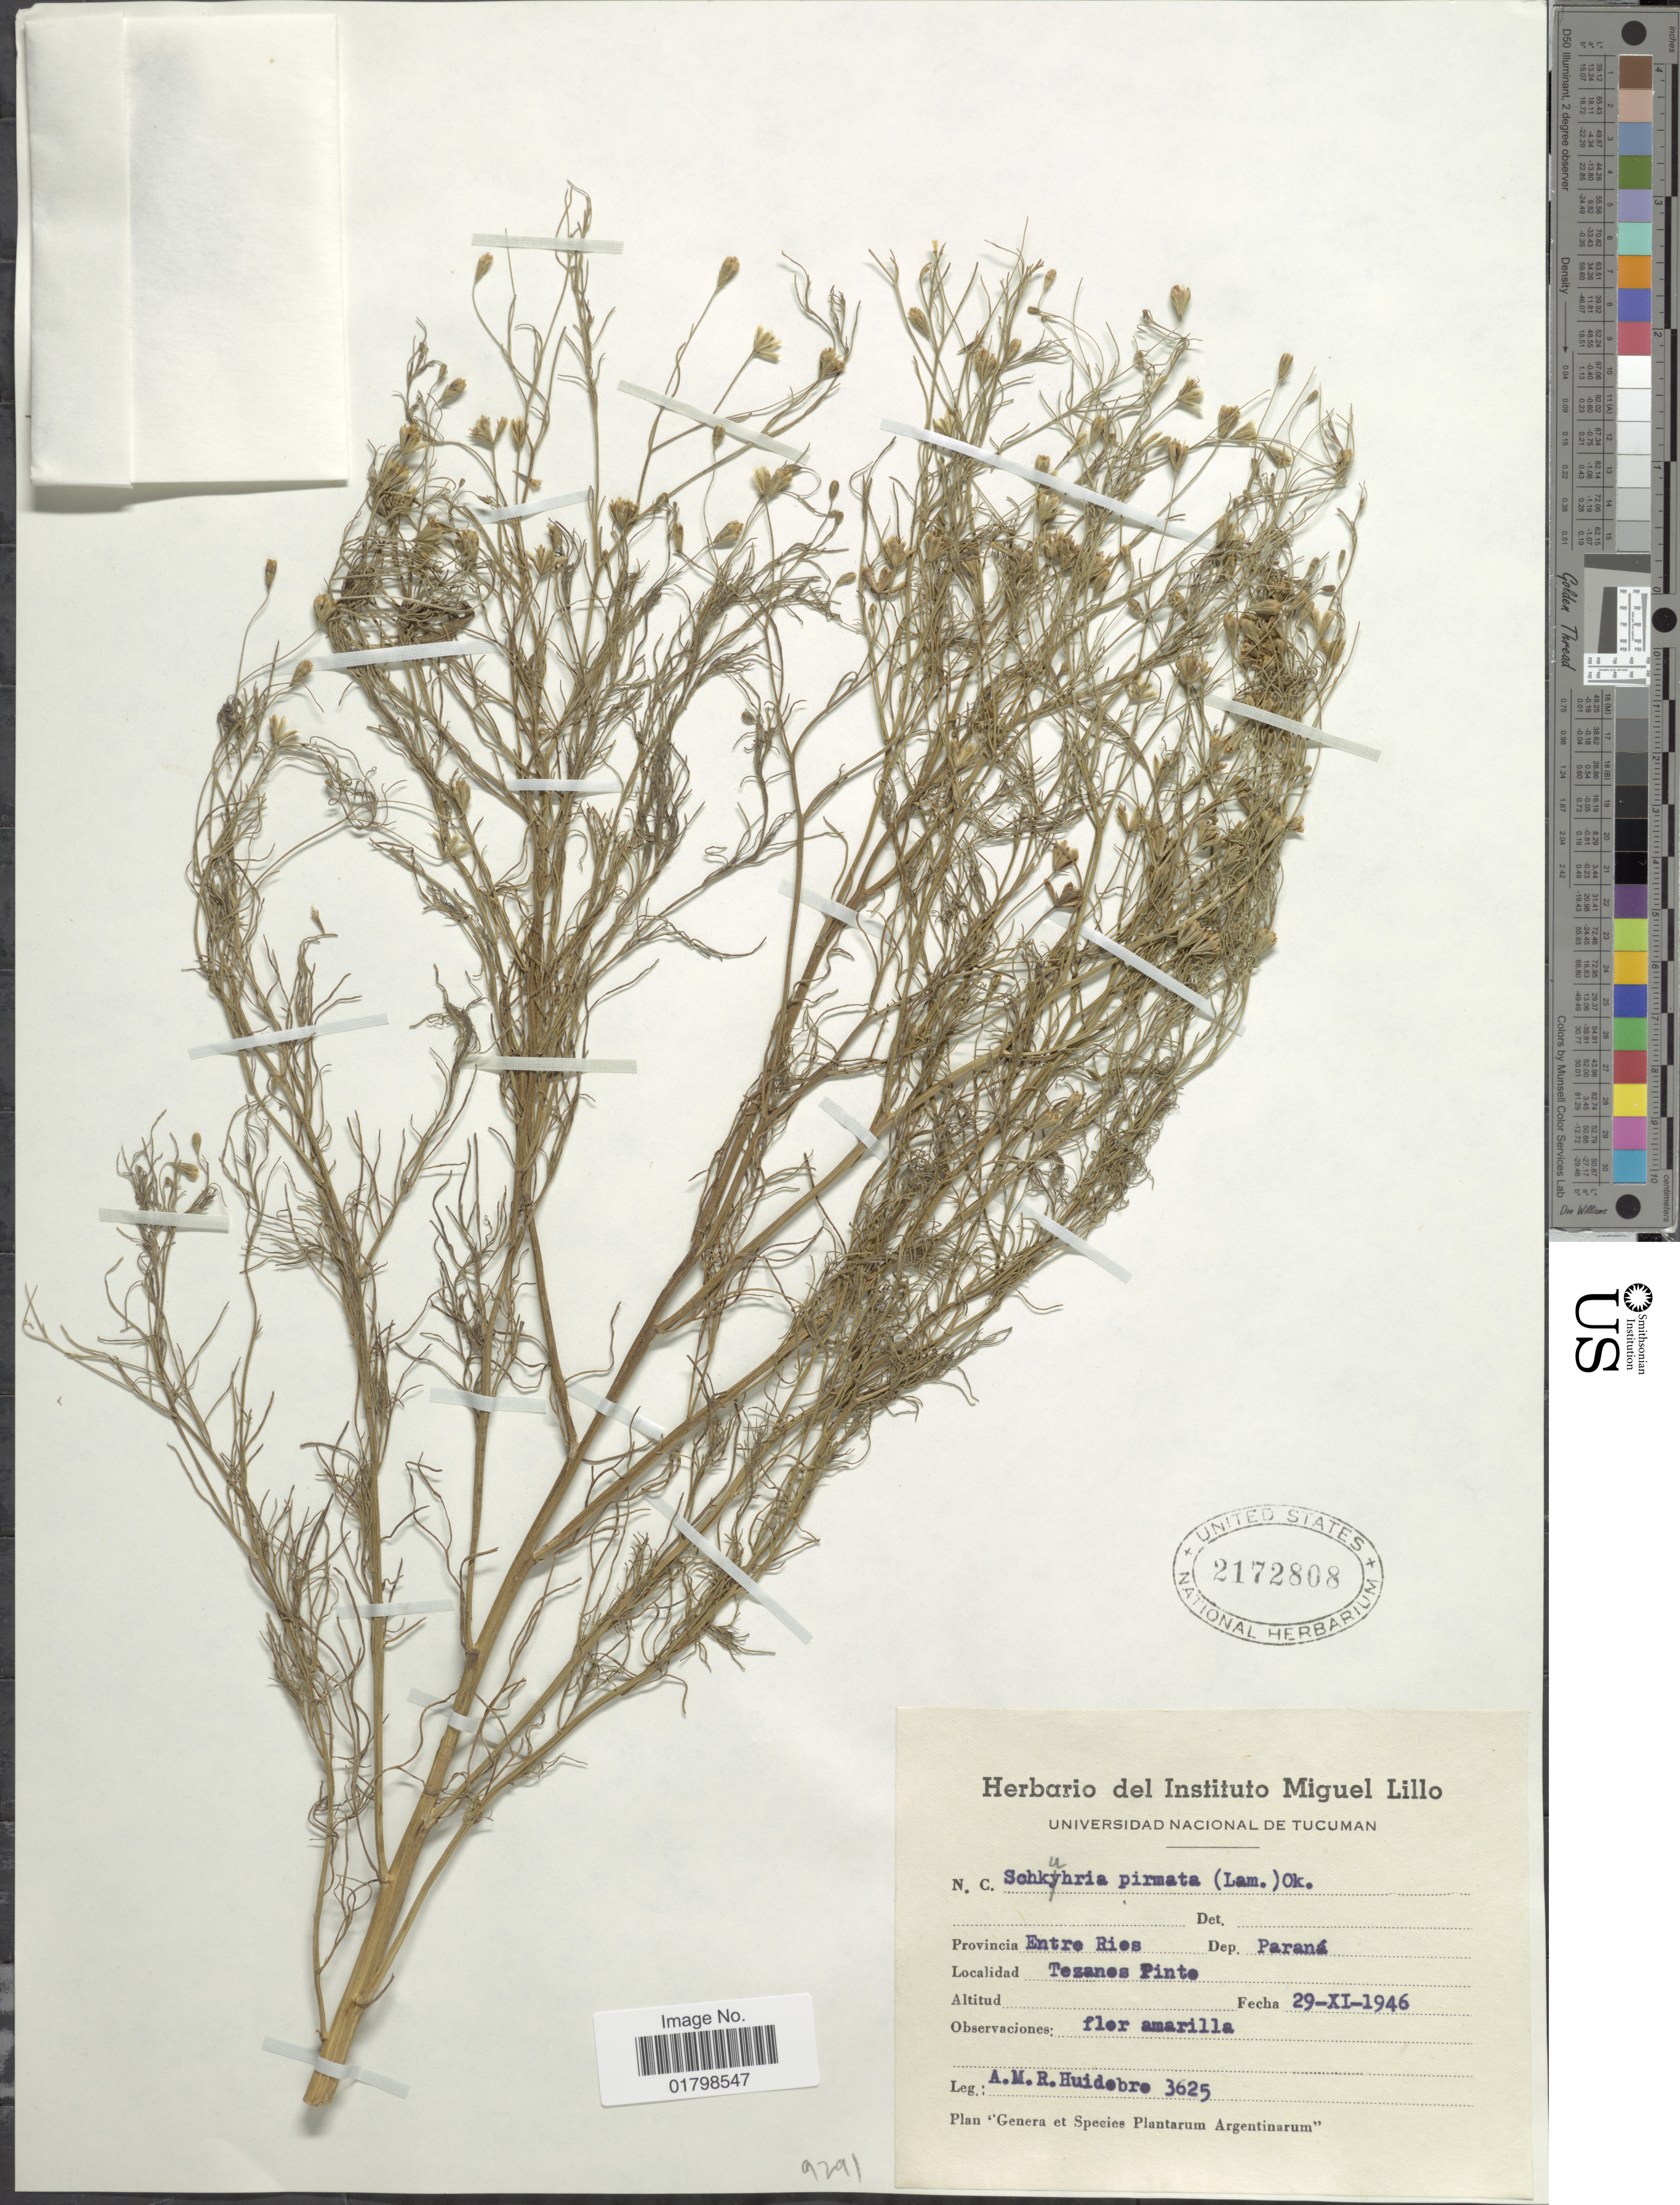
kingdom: Plantae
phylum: Tracheophyta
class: Magnoliopsida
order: Asterales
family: Asteraceae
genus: Schkuhria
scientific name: Schkuhria pinnata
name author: (Lam.) Kuntze ex Thell.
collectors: A. M. R. Huidobro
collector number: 3625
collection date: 1946-11-29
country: Argentina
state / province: Entre Rios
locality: Parana, Tezanes Pinte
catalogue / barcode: US 2172808